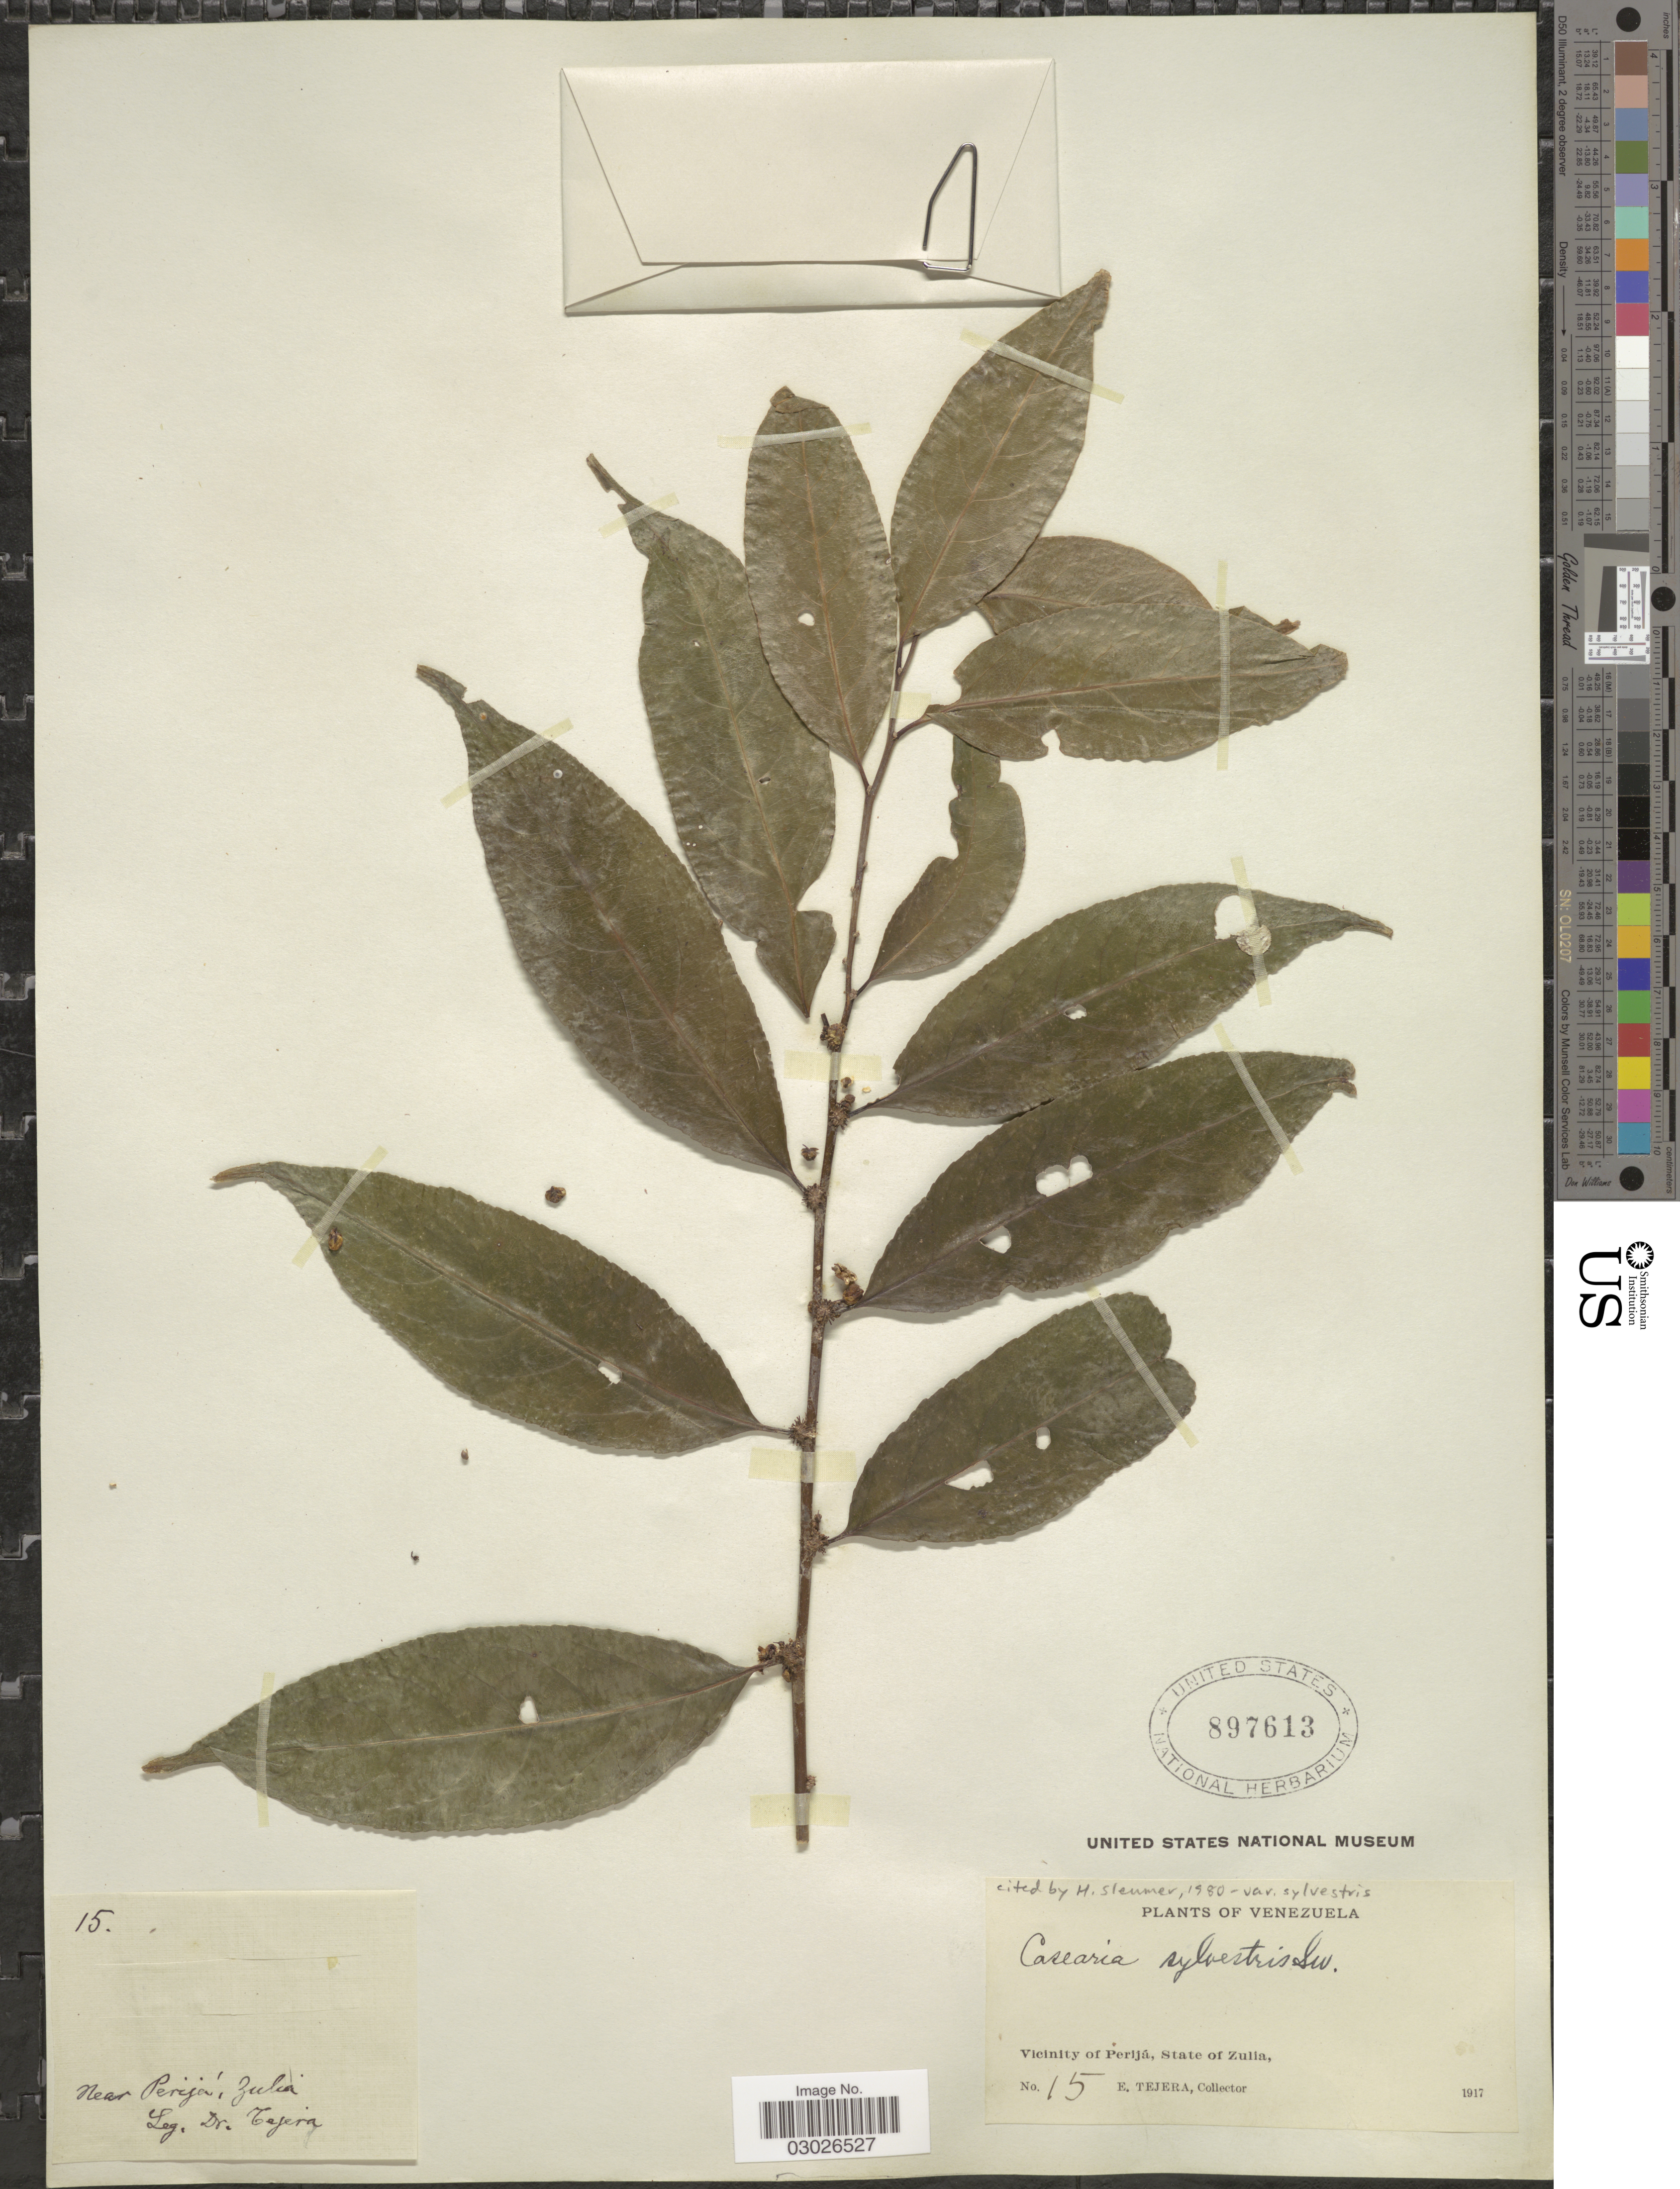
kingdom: Plantae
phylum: Tracheophyta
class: Magnoliopsida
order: Malpighiales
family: Salicaceae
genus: Casearia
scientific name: Casearia sylvestris var. sylvestris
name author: Sw.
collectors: E. Tejera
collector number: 15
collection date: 1917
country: Venezuela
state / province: Zulia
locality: Vicinity of Perijá, State of Zulia.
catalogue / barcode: US 897613